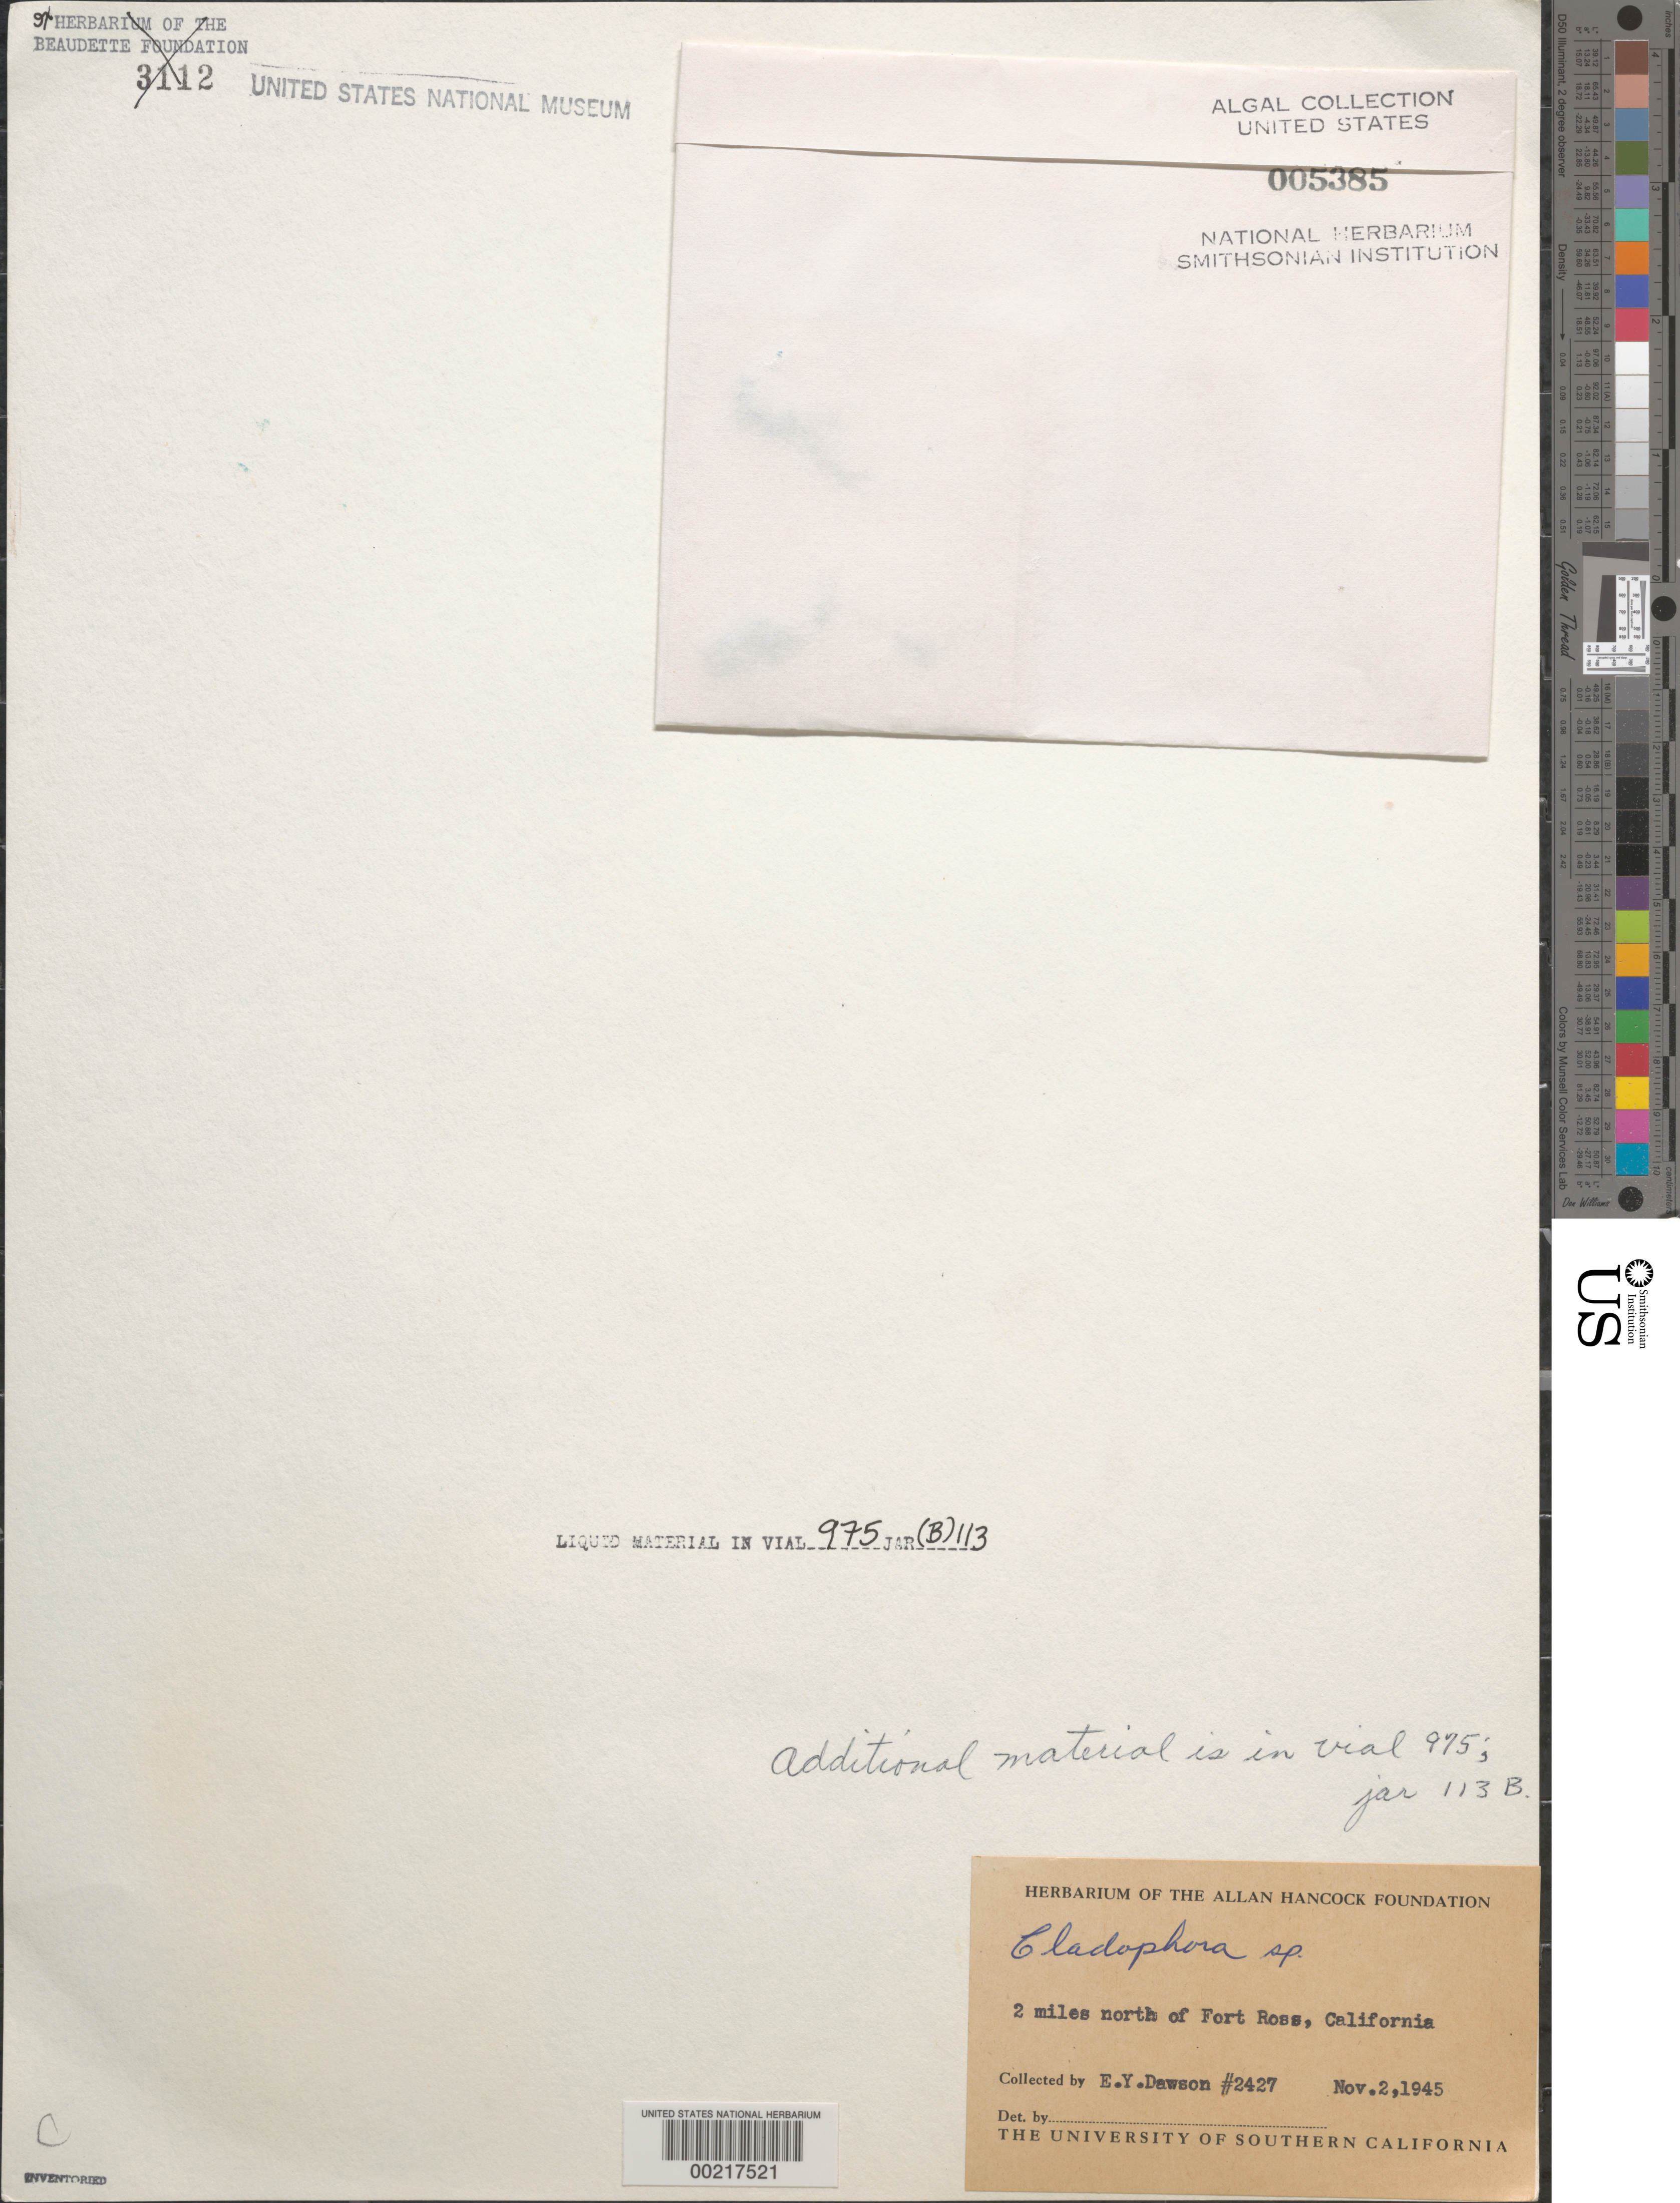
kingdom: Plantae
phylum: Chlorophyta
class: Ulvophyceae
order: Cladophorales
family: Cladophoraceae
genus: Cladophora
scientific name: Cladophora sp.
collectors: E. Y. Dawson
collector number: EYD 2427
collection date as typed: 02 Nov 1945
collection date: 1945-11-02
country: United States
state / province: California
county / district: Sonoma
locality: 2 miles north of Fort Ross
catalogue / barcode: US 5385